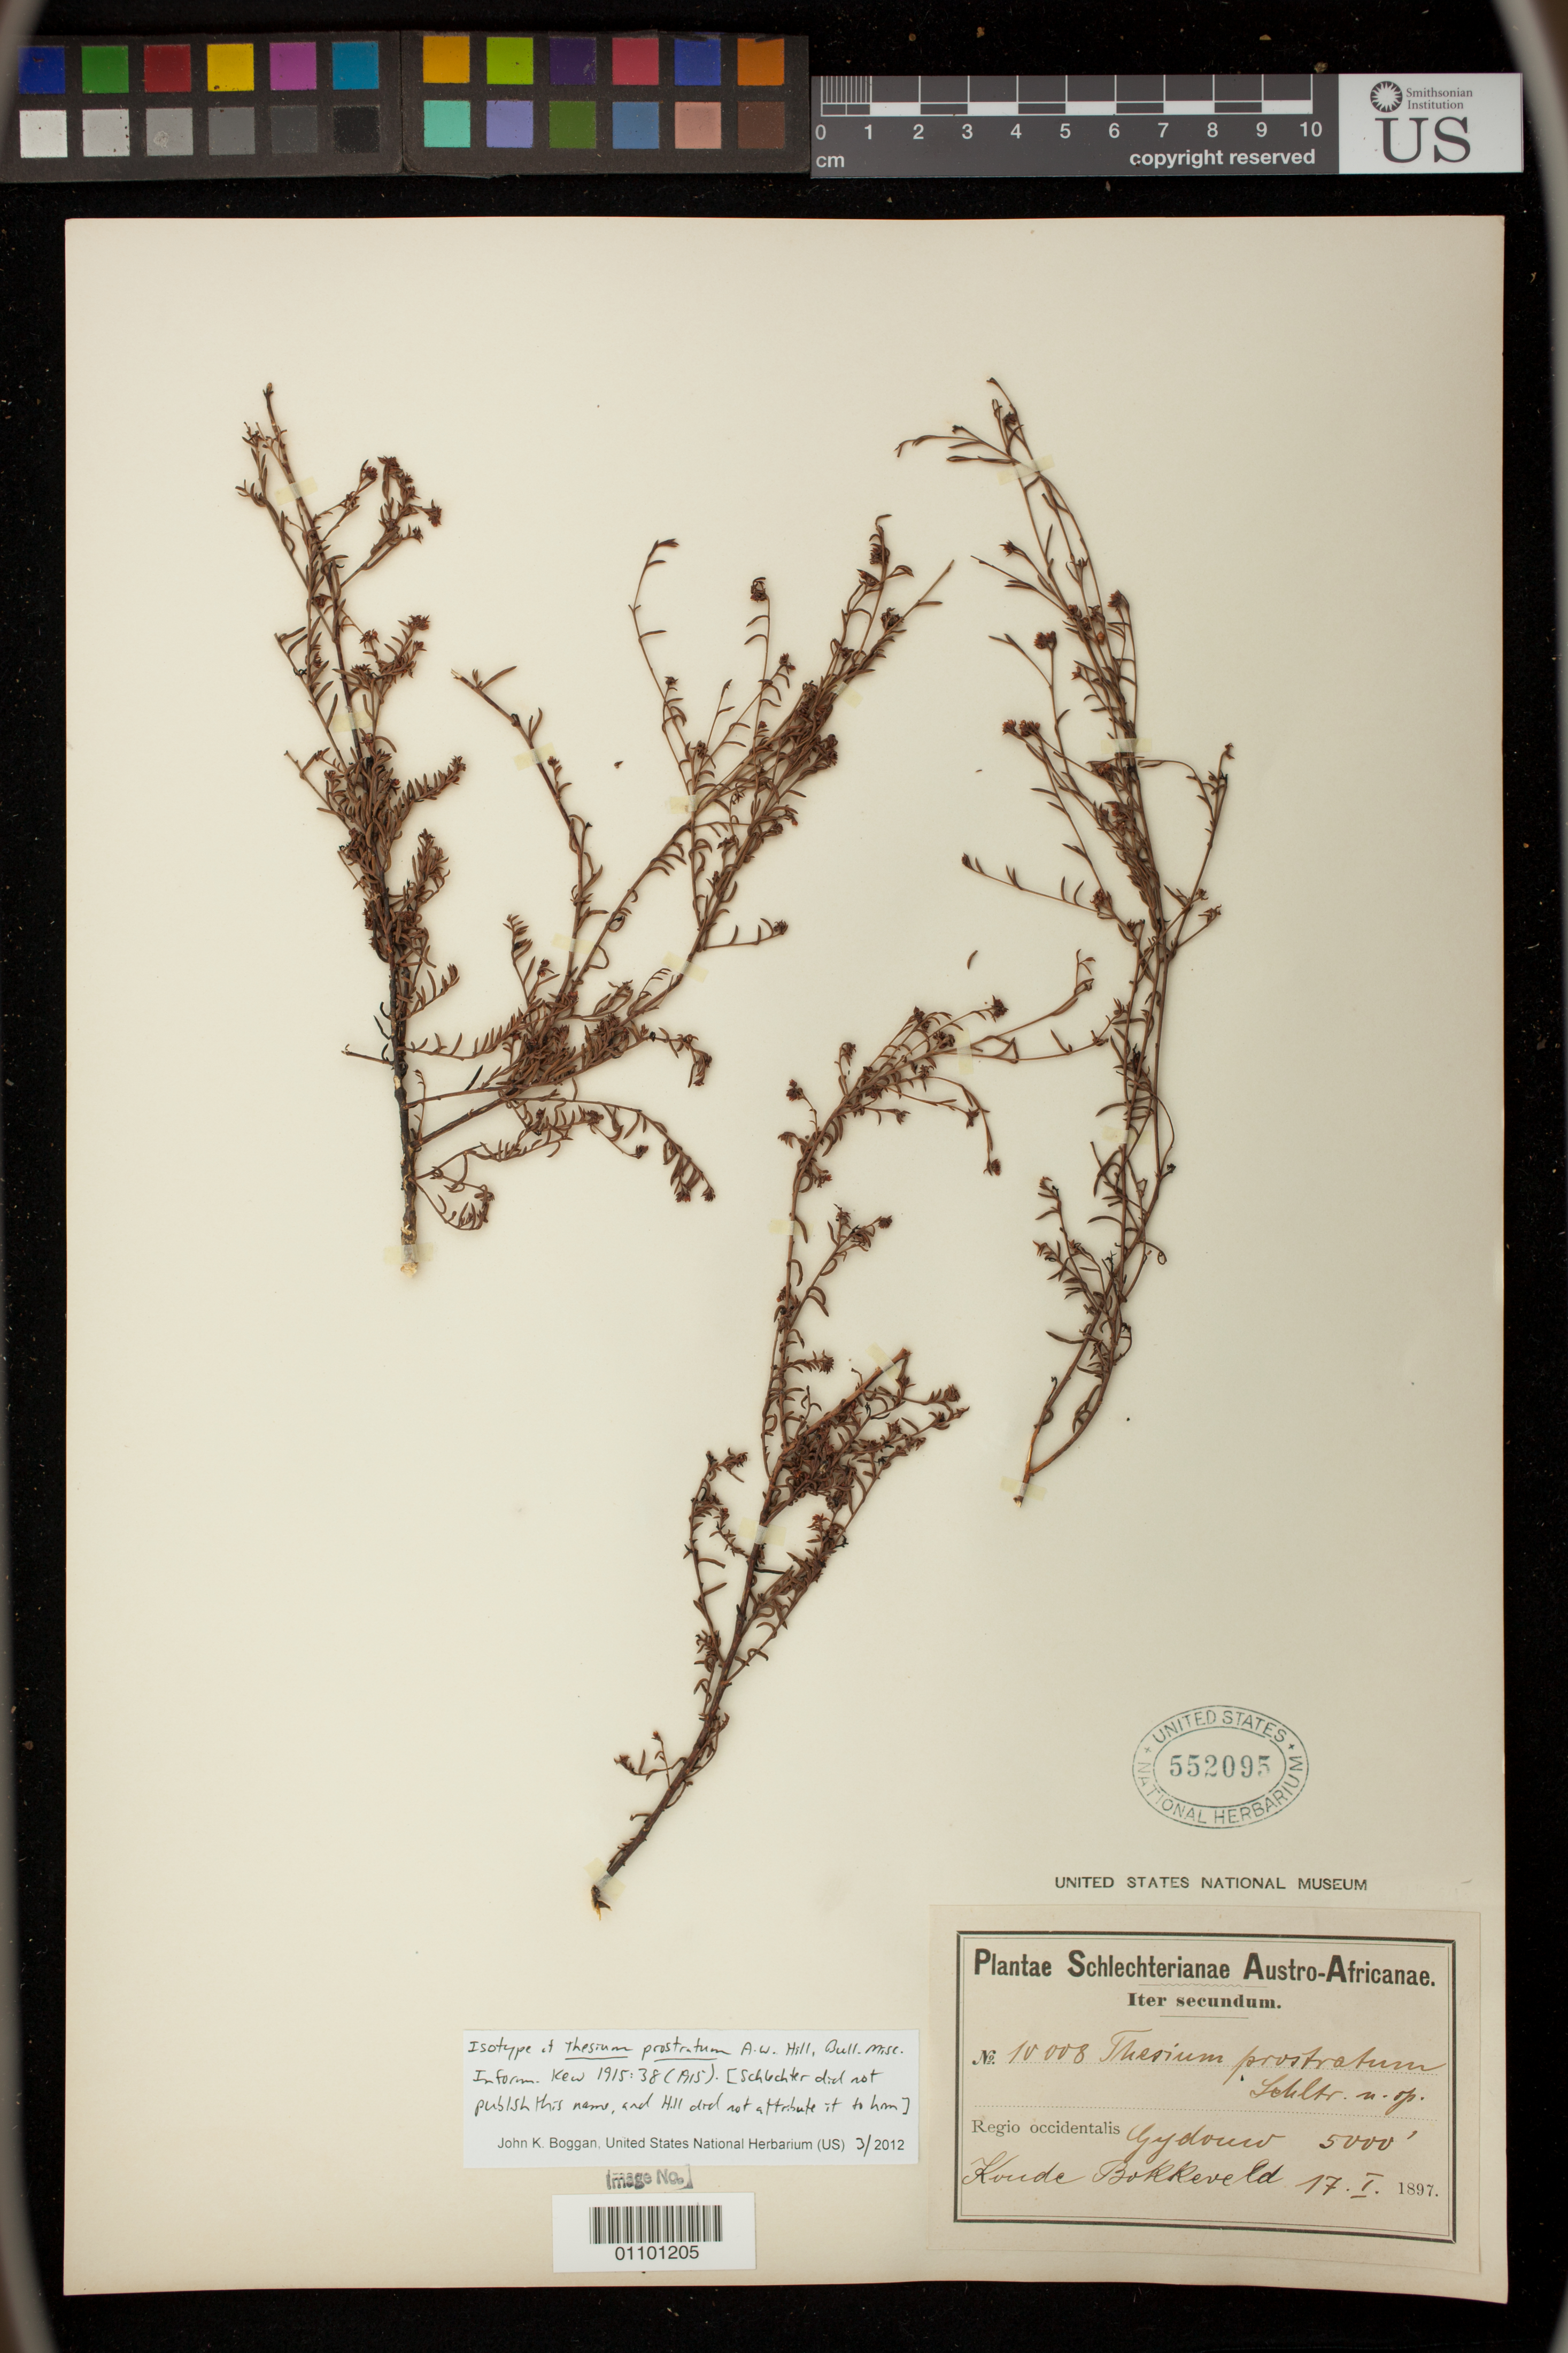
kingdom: Plantae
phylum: Tracheophyta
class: Magnoliopsida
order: Santalales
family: Thesiaceae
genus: Thesium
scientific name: Thesium prostratum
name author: A.W. Hill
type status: Isotype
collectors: F. R. R. Schlechter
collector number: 10008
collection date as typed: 17 Jan 1897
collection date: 1897-01-17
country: South Africa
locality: Koude Bokkeveld, Gydow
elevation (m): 1524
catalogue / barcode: US 552095